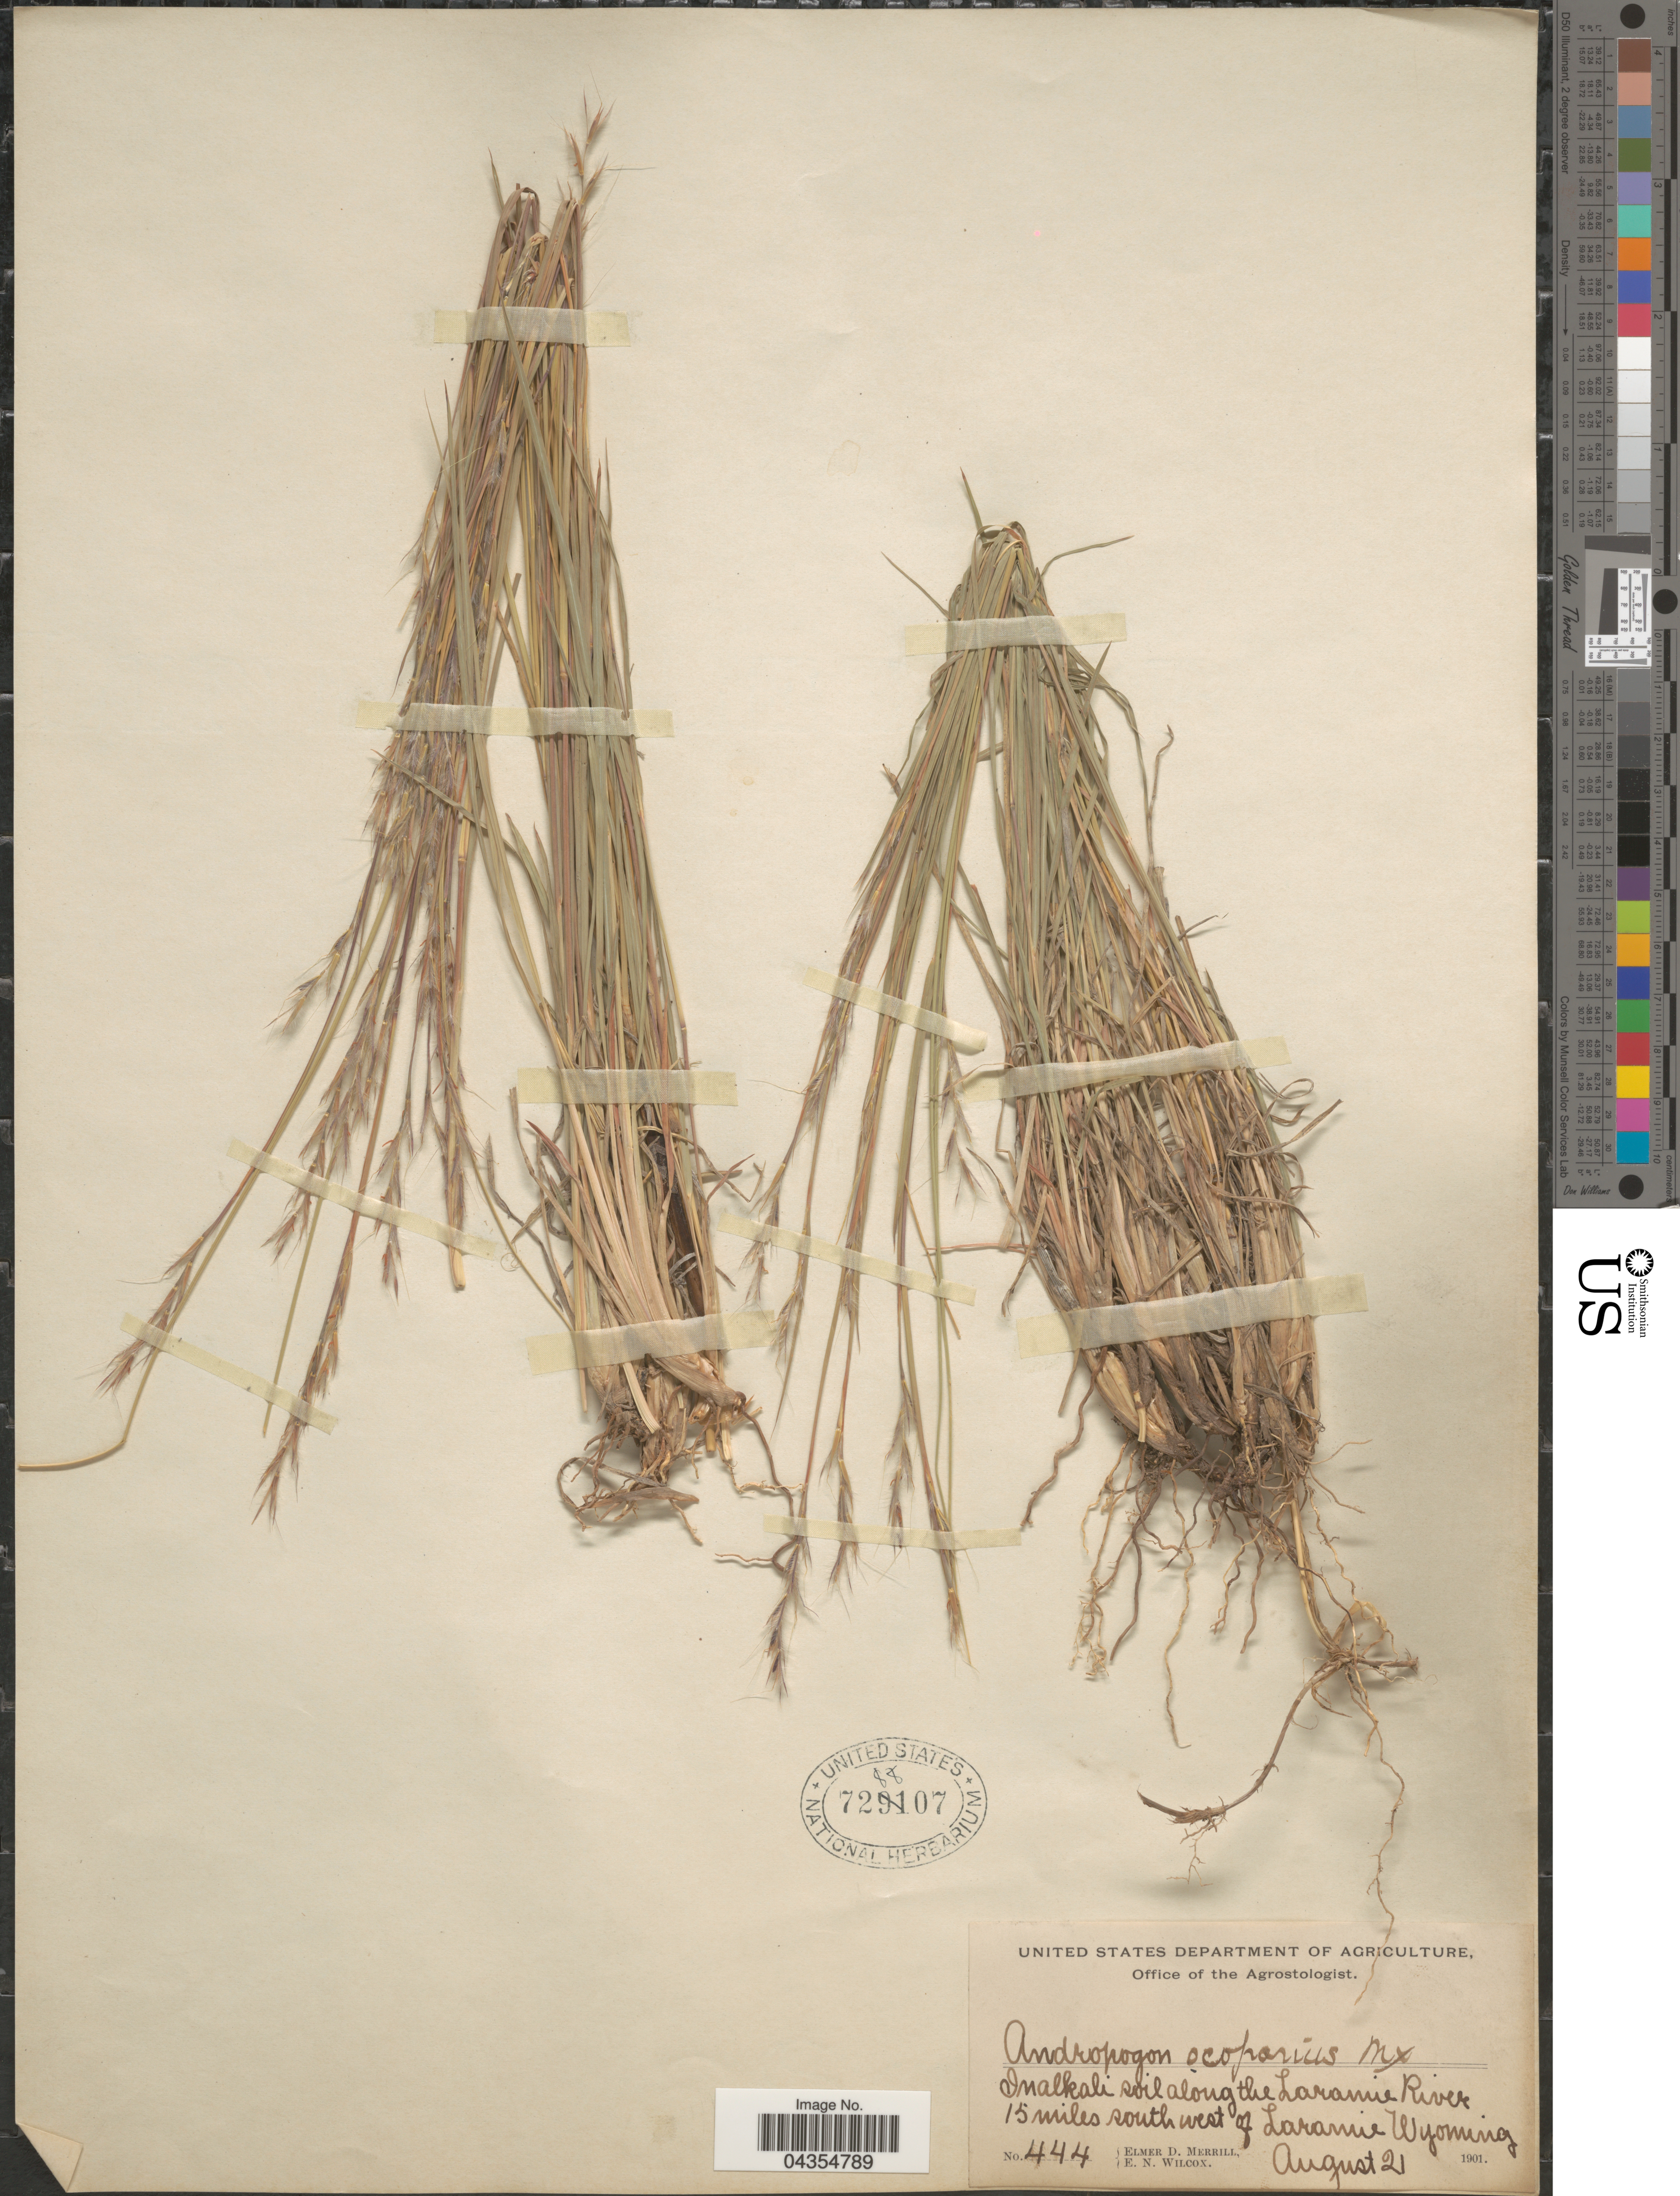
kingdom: Plantae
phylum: Tracheophyta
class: Liliopsida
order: Poales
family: Poaceae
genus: Schizachyrium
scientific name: Schizachyrium sanguineum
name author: (Retz.) Alston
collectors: E. D. Merrill & E. Wilcox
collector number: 444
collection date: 1901-08-21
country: United States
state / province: Wyoming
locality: In alkali soil along the Laramie River 15 miles southwest of Laramie.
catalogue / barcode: US 728807